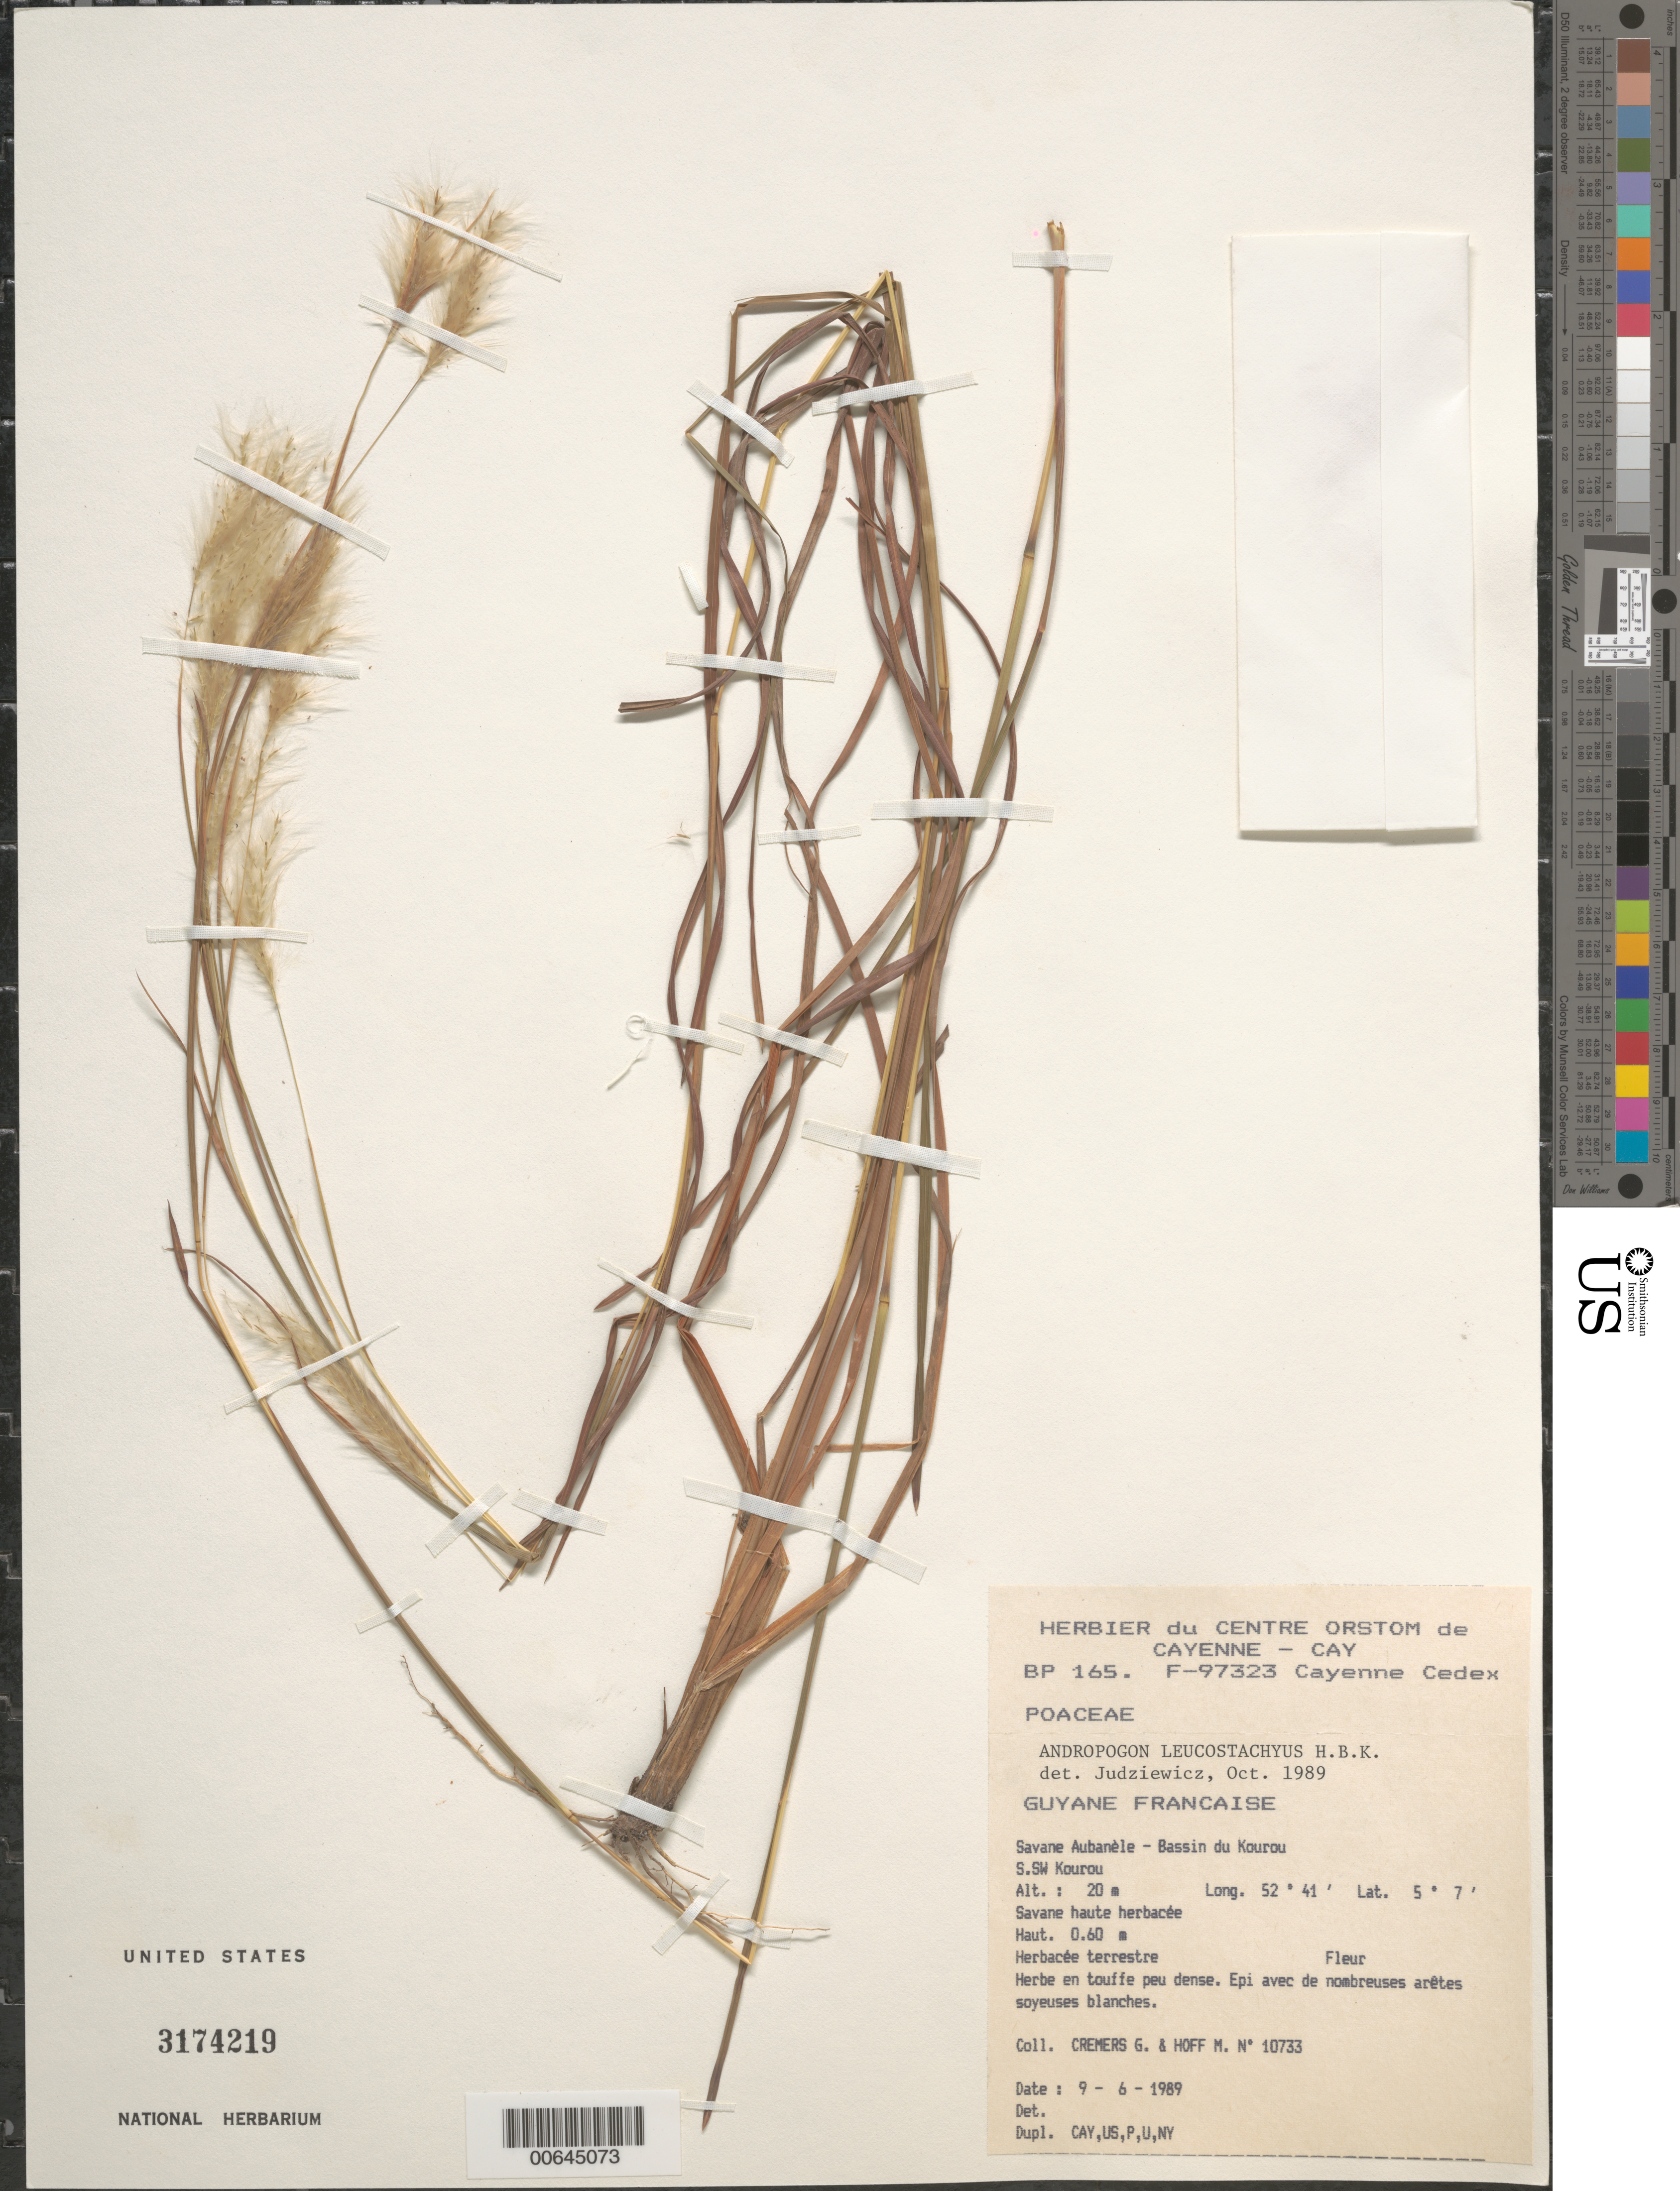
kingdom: Plantae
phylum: Tracheophyta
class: Liliopsida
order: Poales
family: Poaceae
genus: Andropogon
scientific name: Andropogon leucostachyus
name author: Kunth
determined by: Judziewicz, E. J.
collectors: G. Cremers & M. Hoff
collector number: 10733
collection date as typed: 9-Jun-89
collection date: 1989-06-09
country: French Guiana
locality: Savane Aubanèle, Bassin du Kourou, SSW Kourou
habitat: Herbaceous high savanna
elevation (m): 20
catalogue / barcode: US 3174219